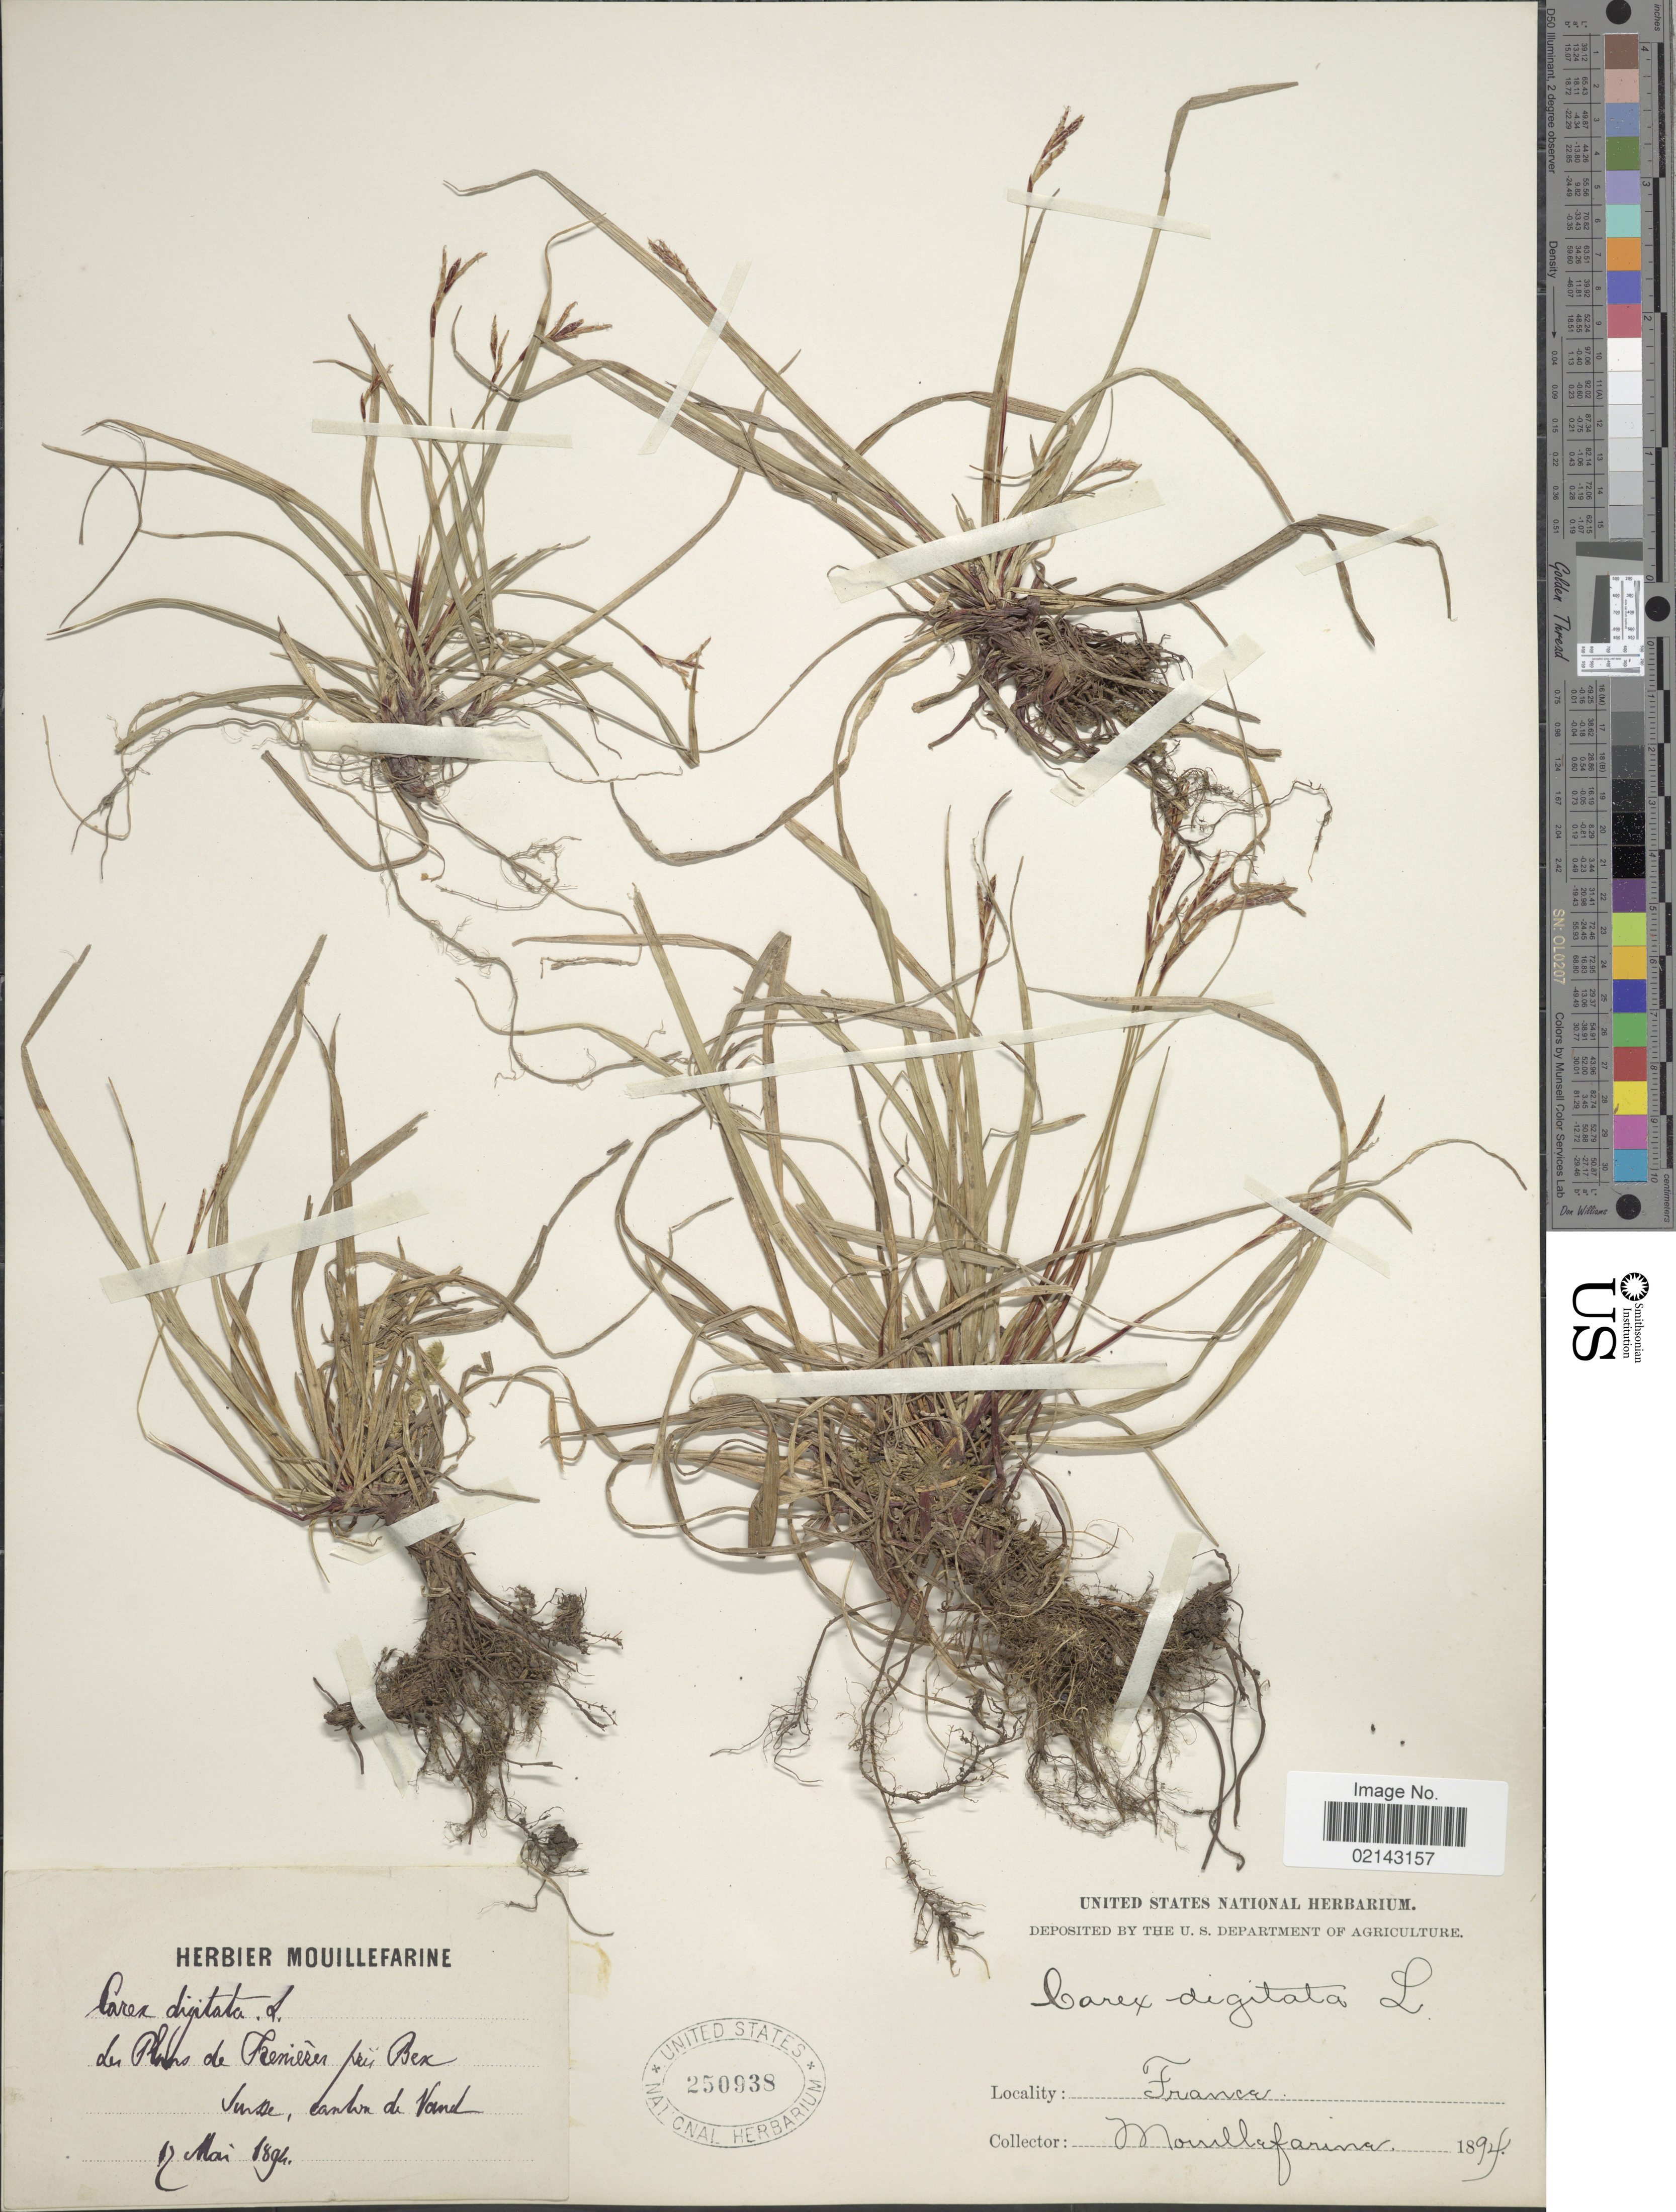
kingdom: Plantae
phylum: Tracheophyta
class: Liliopsida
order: Poales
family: Cyperaceae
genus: Carex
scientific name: Carex digitata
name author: L.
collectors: A. Mouillefarine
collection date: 1894-05-17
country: Switzerland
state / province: Vaud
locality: Les Plans de Frenières près Bex, canton de Vaud, Suisse.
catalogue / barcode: US 250938